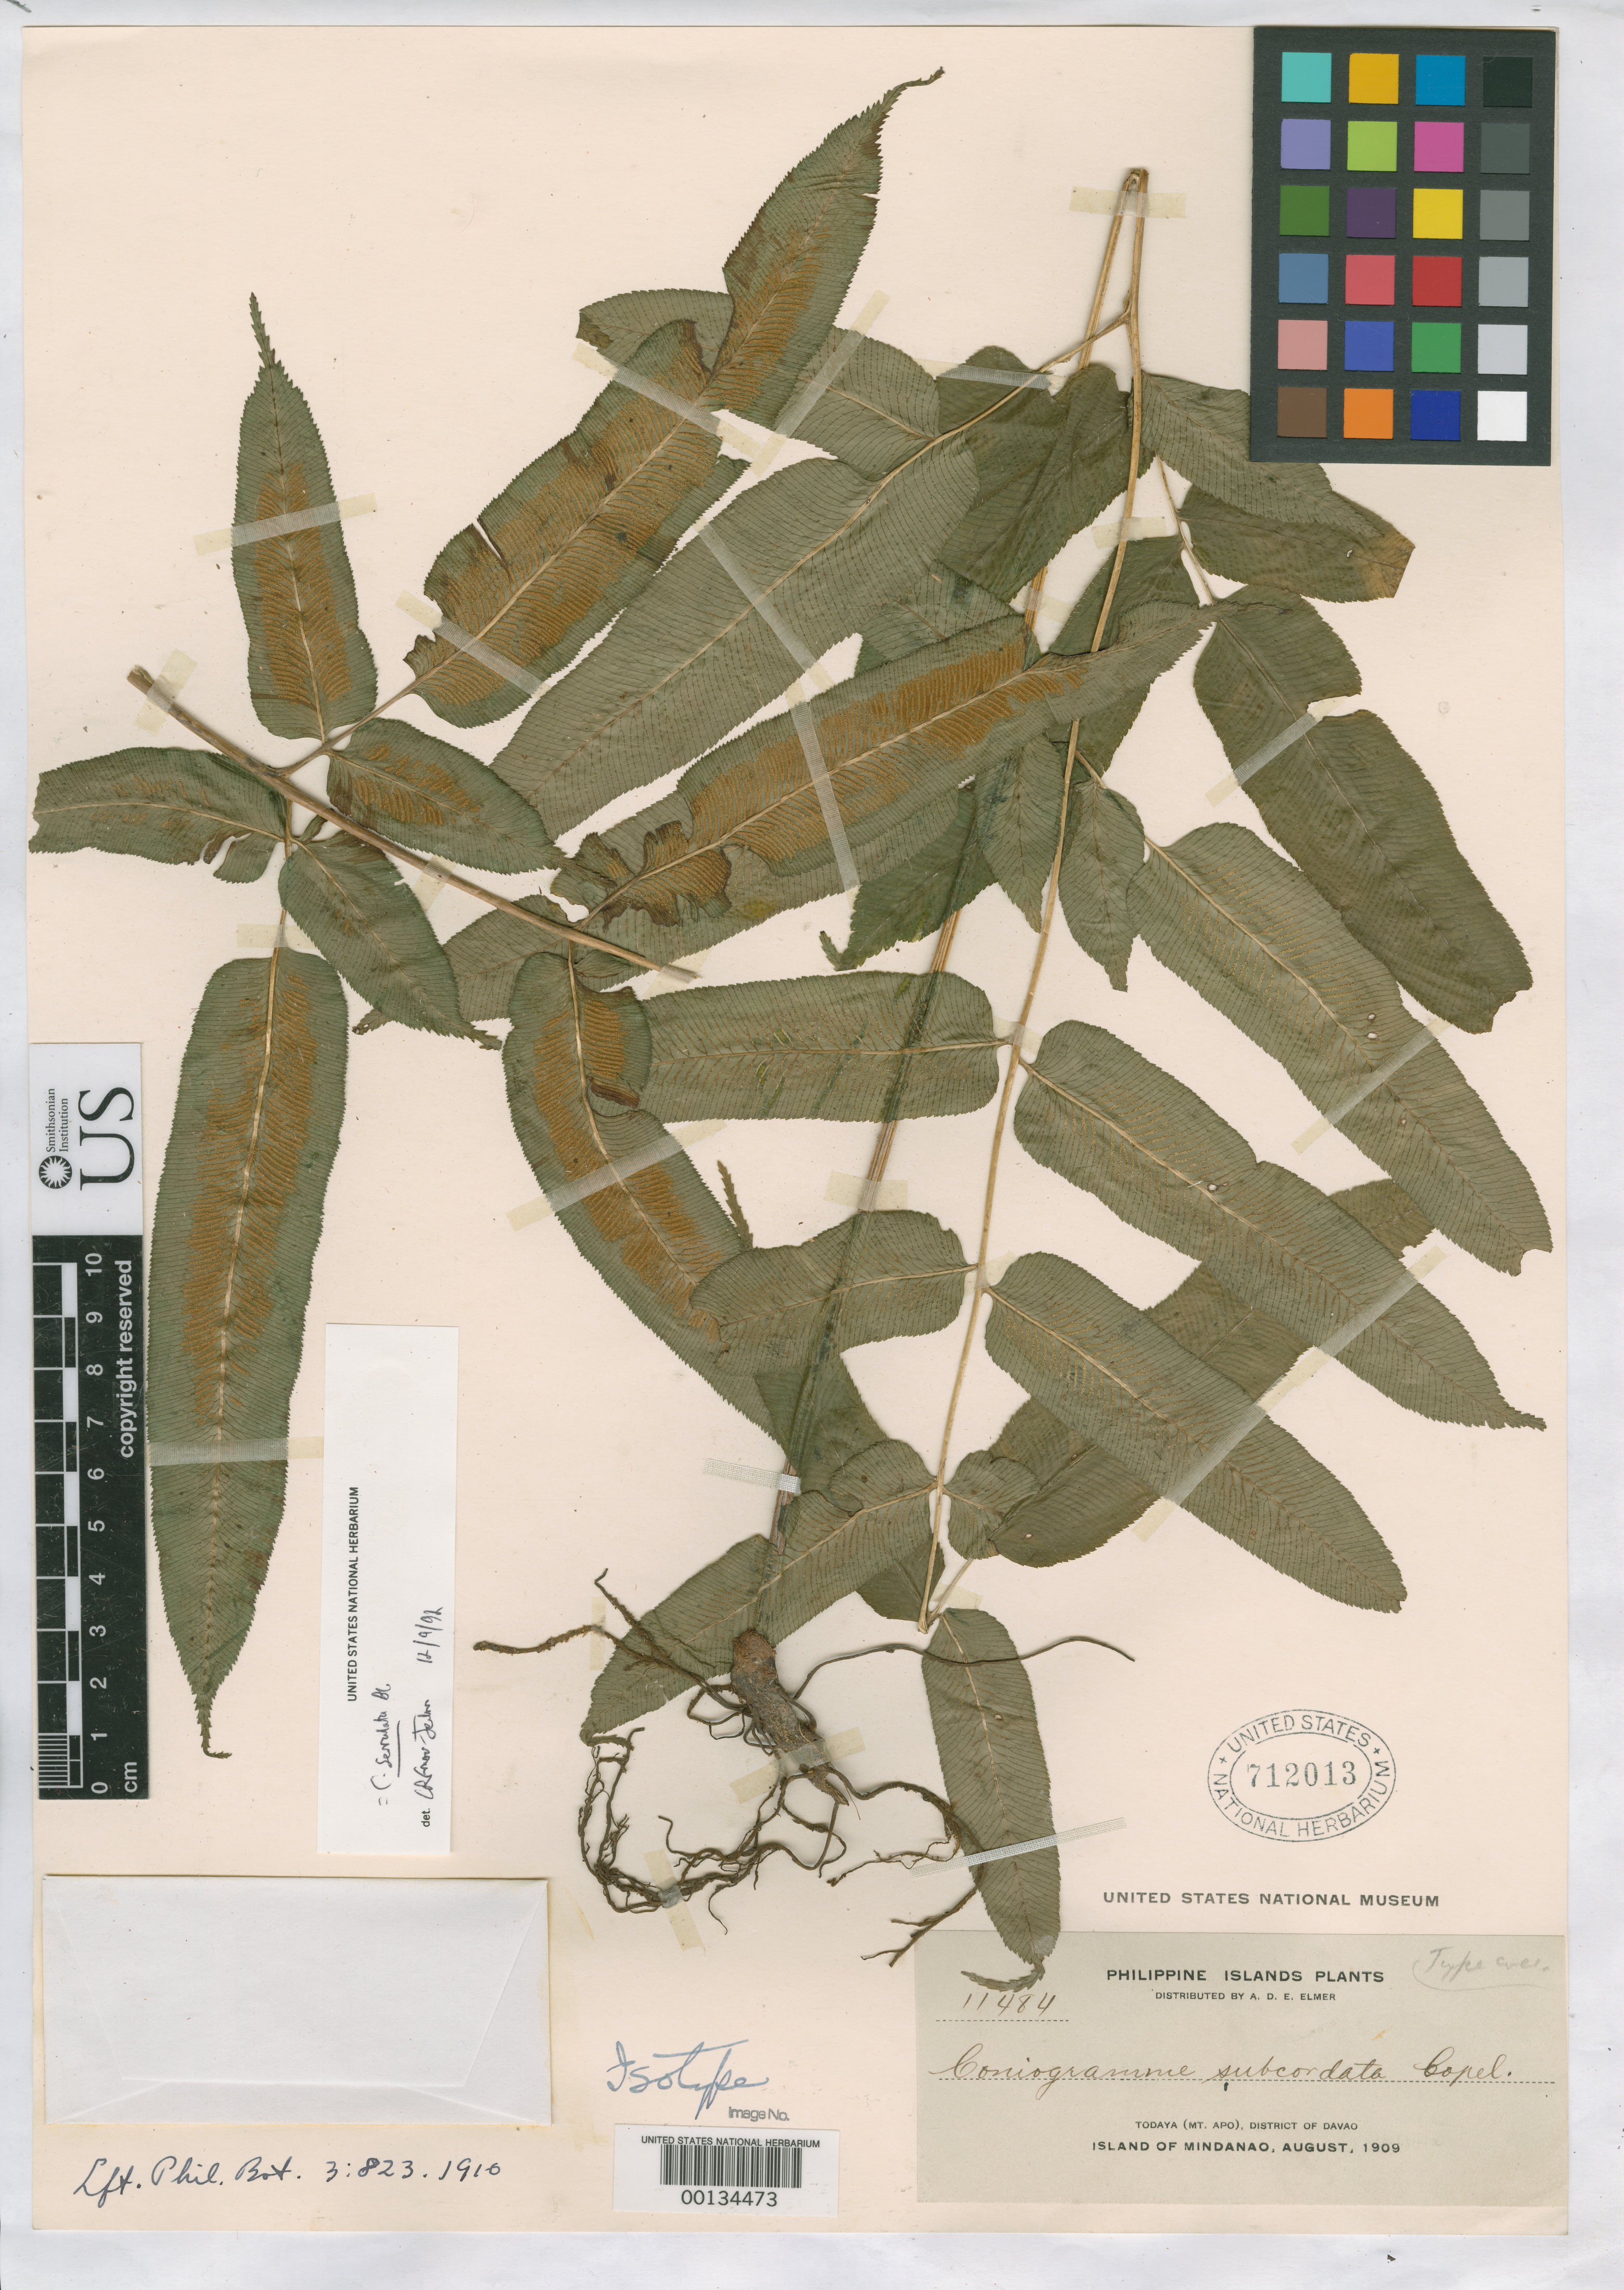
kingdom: Plantae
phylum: Tracheophyta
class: Polypodiopsida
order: Polypodiales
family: Pteridaceae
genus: Coniogramme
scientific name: Coniogramme subcordata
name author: Copel. in Elmer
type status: Isosyntype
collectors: A. D. E. Elmer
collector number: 11484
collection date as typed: Aug 1909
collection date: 1909-08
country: Philippines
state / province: Davao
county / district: Davao del Sur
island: Mindanao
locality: Todaya (Mt. Apo), District of Davao, Island of Mindanao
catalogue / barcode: US 712013